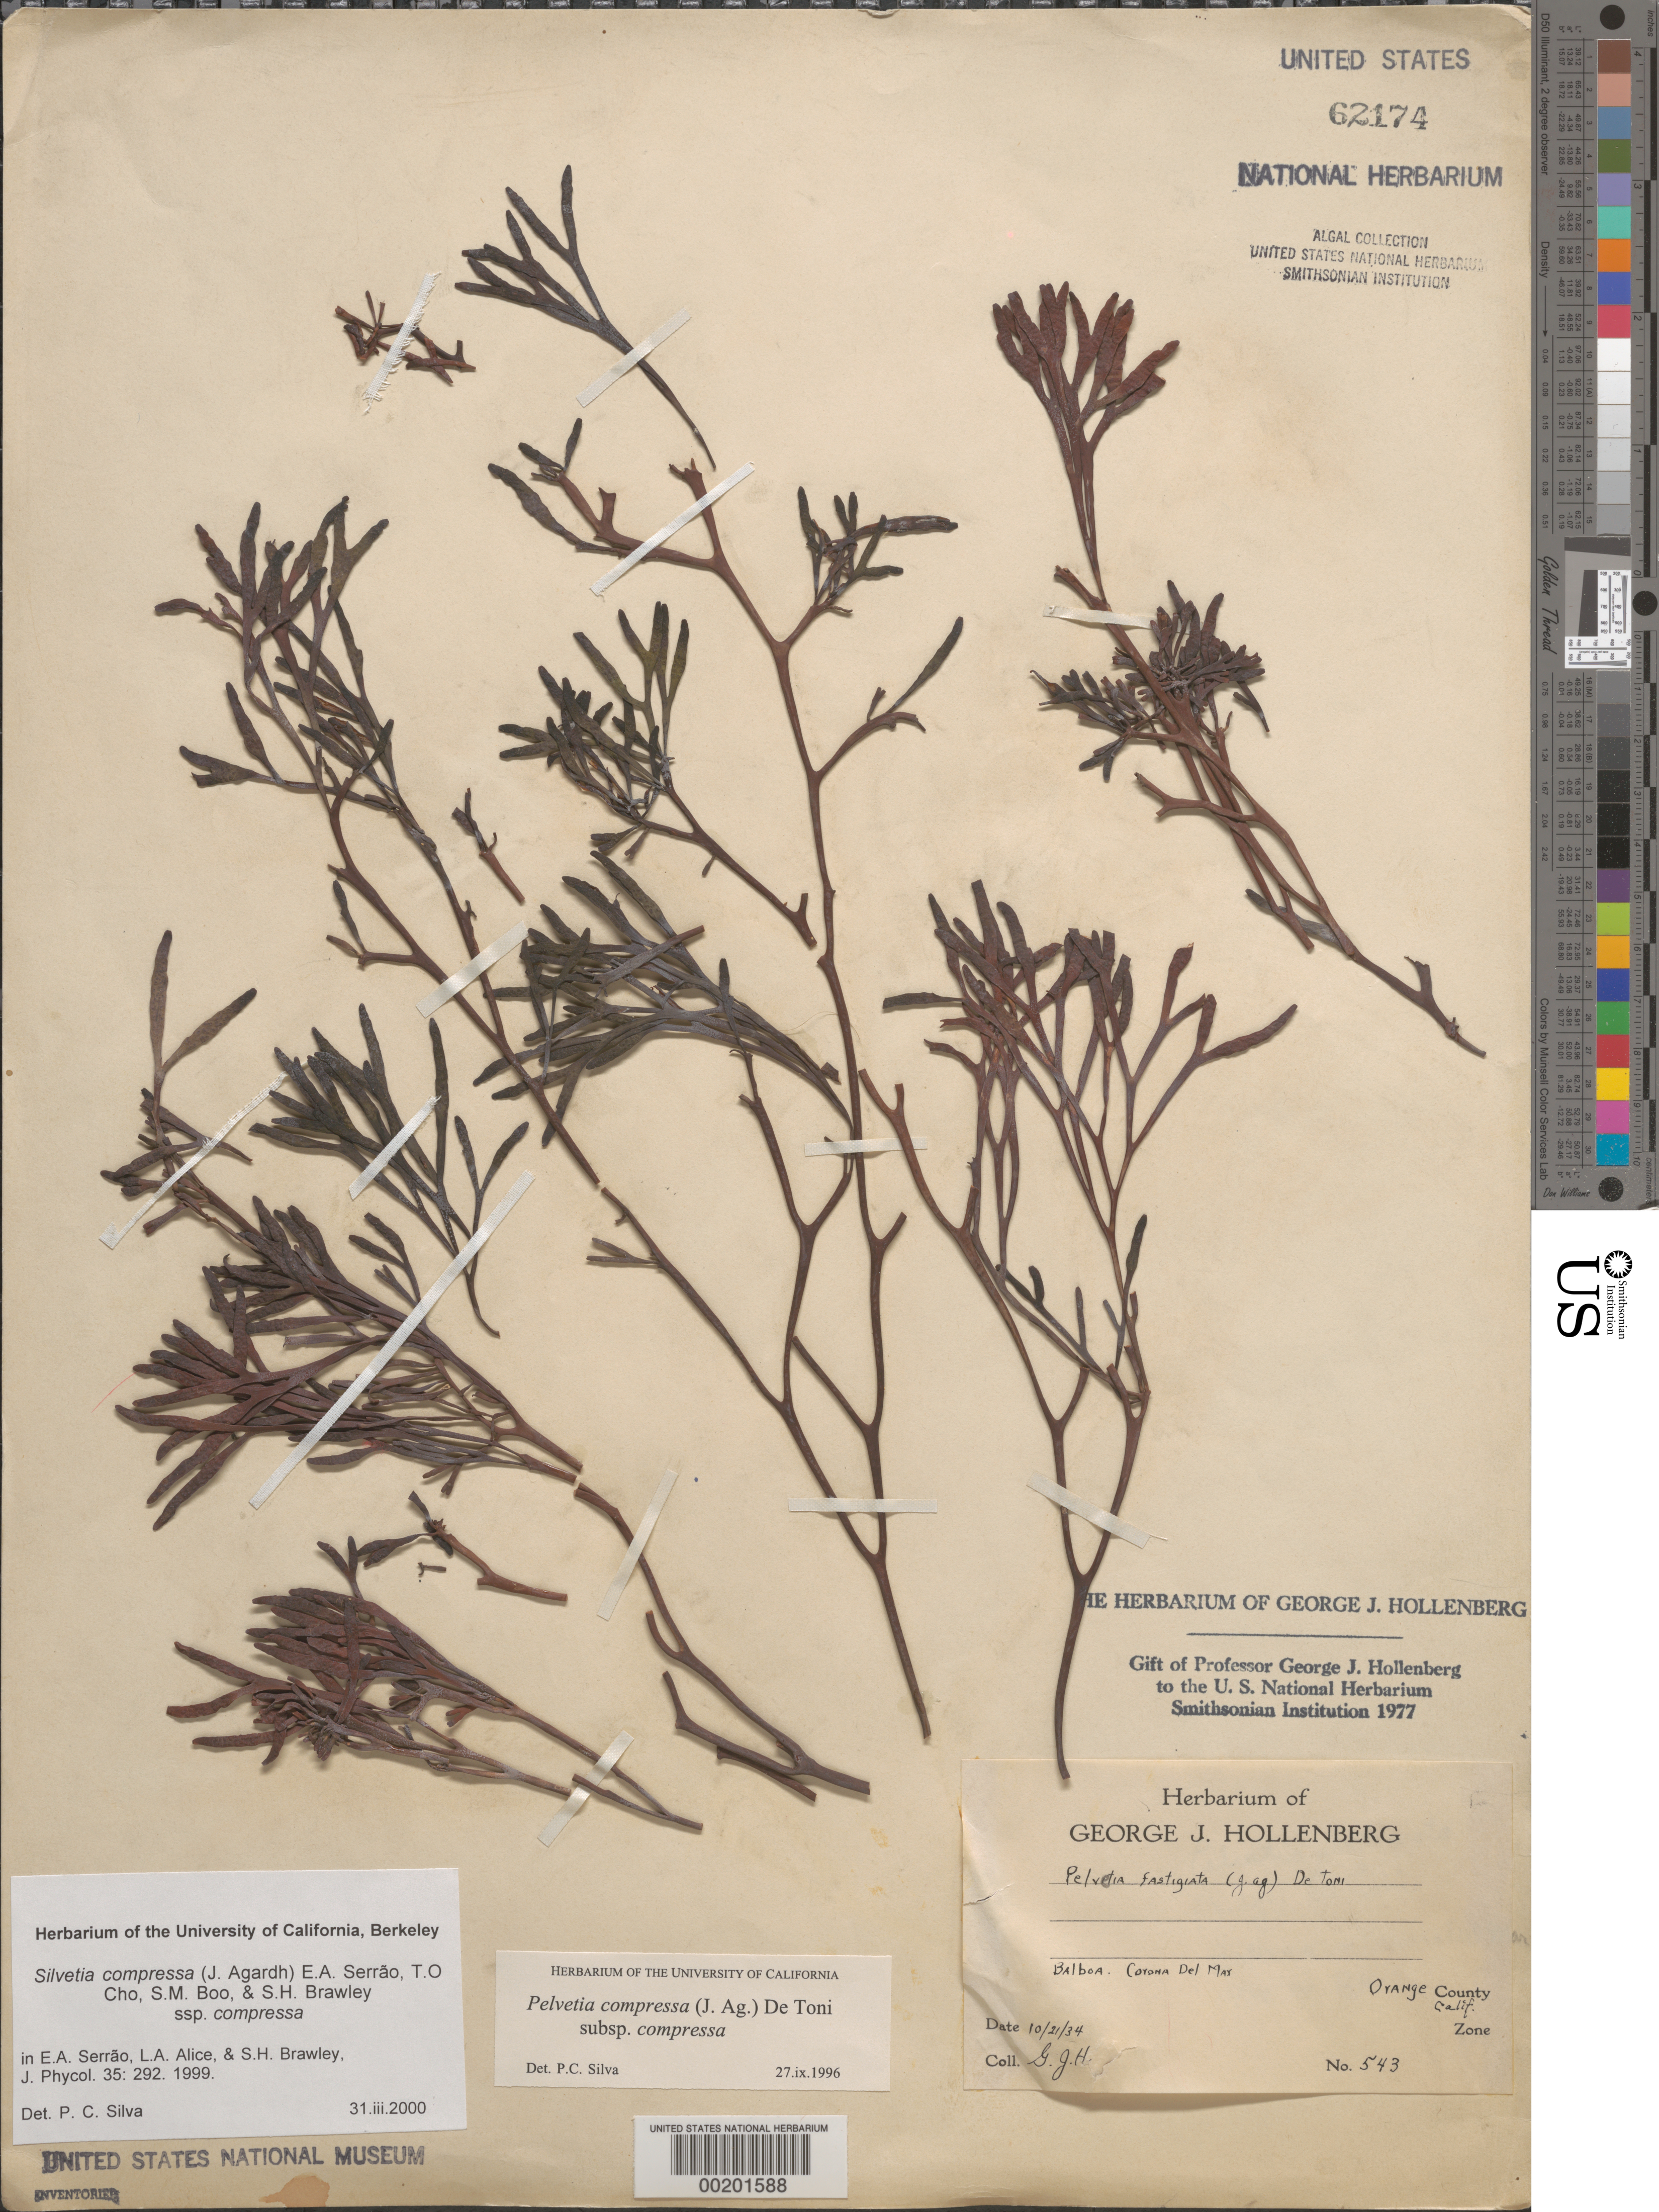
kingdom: Chromista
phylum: Ochrophyta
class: Phaeophyceae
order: Fucales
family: Fucaceae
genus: Silvetia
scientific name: Silvetia compressa subsp. compressa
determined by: Silva, P. C.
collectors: G. Hollenberg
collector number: GJH 543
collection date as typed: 21 Oct 1934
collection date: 1934-10-21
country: United States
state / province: California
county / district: Orange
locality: Balboa, Corona del Mar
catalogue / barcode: US 62174